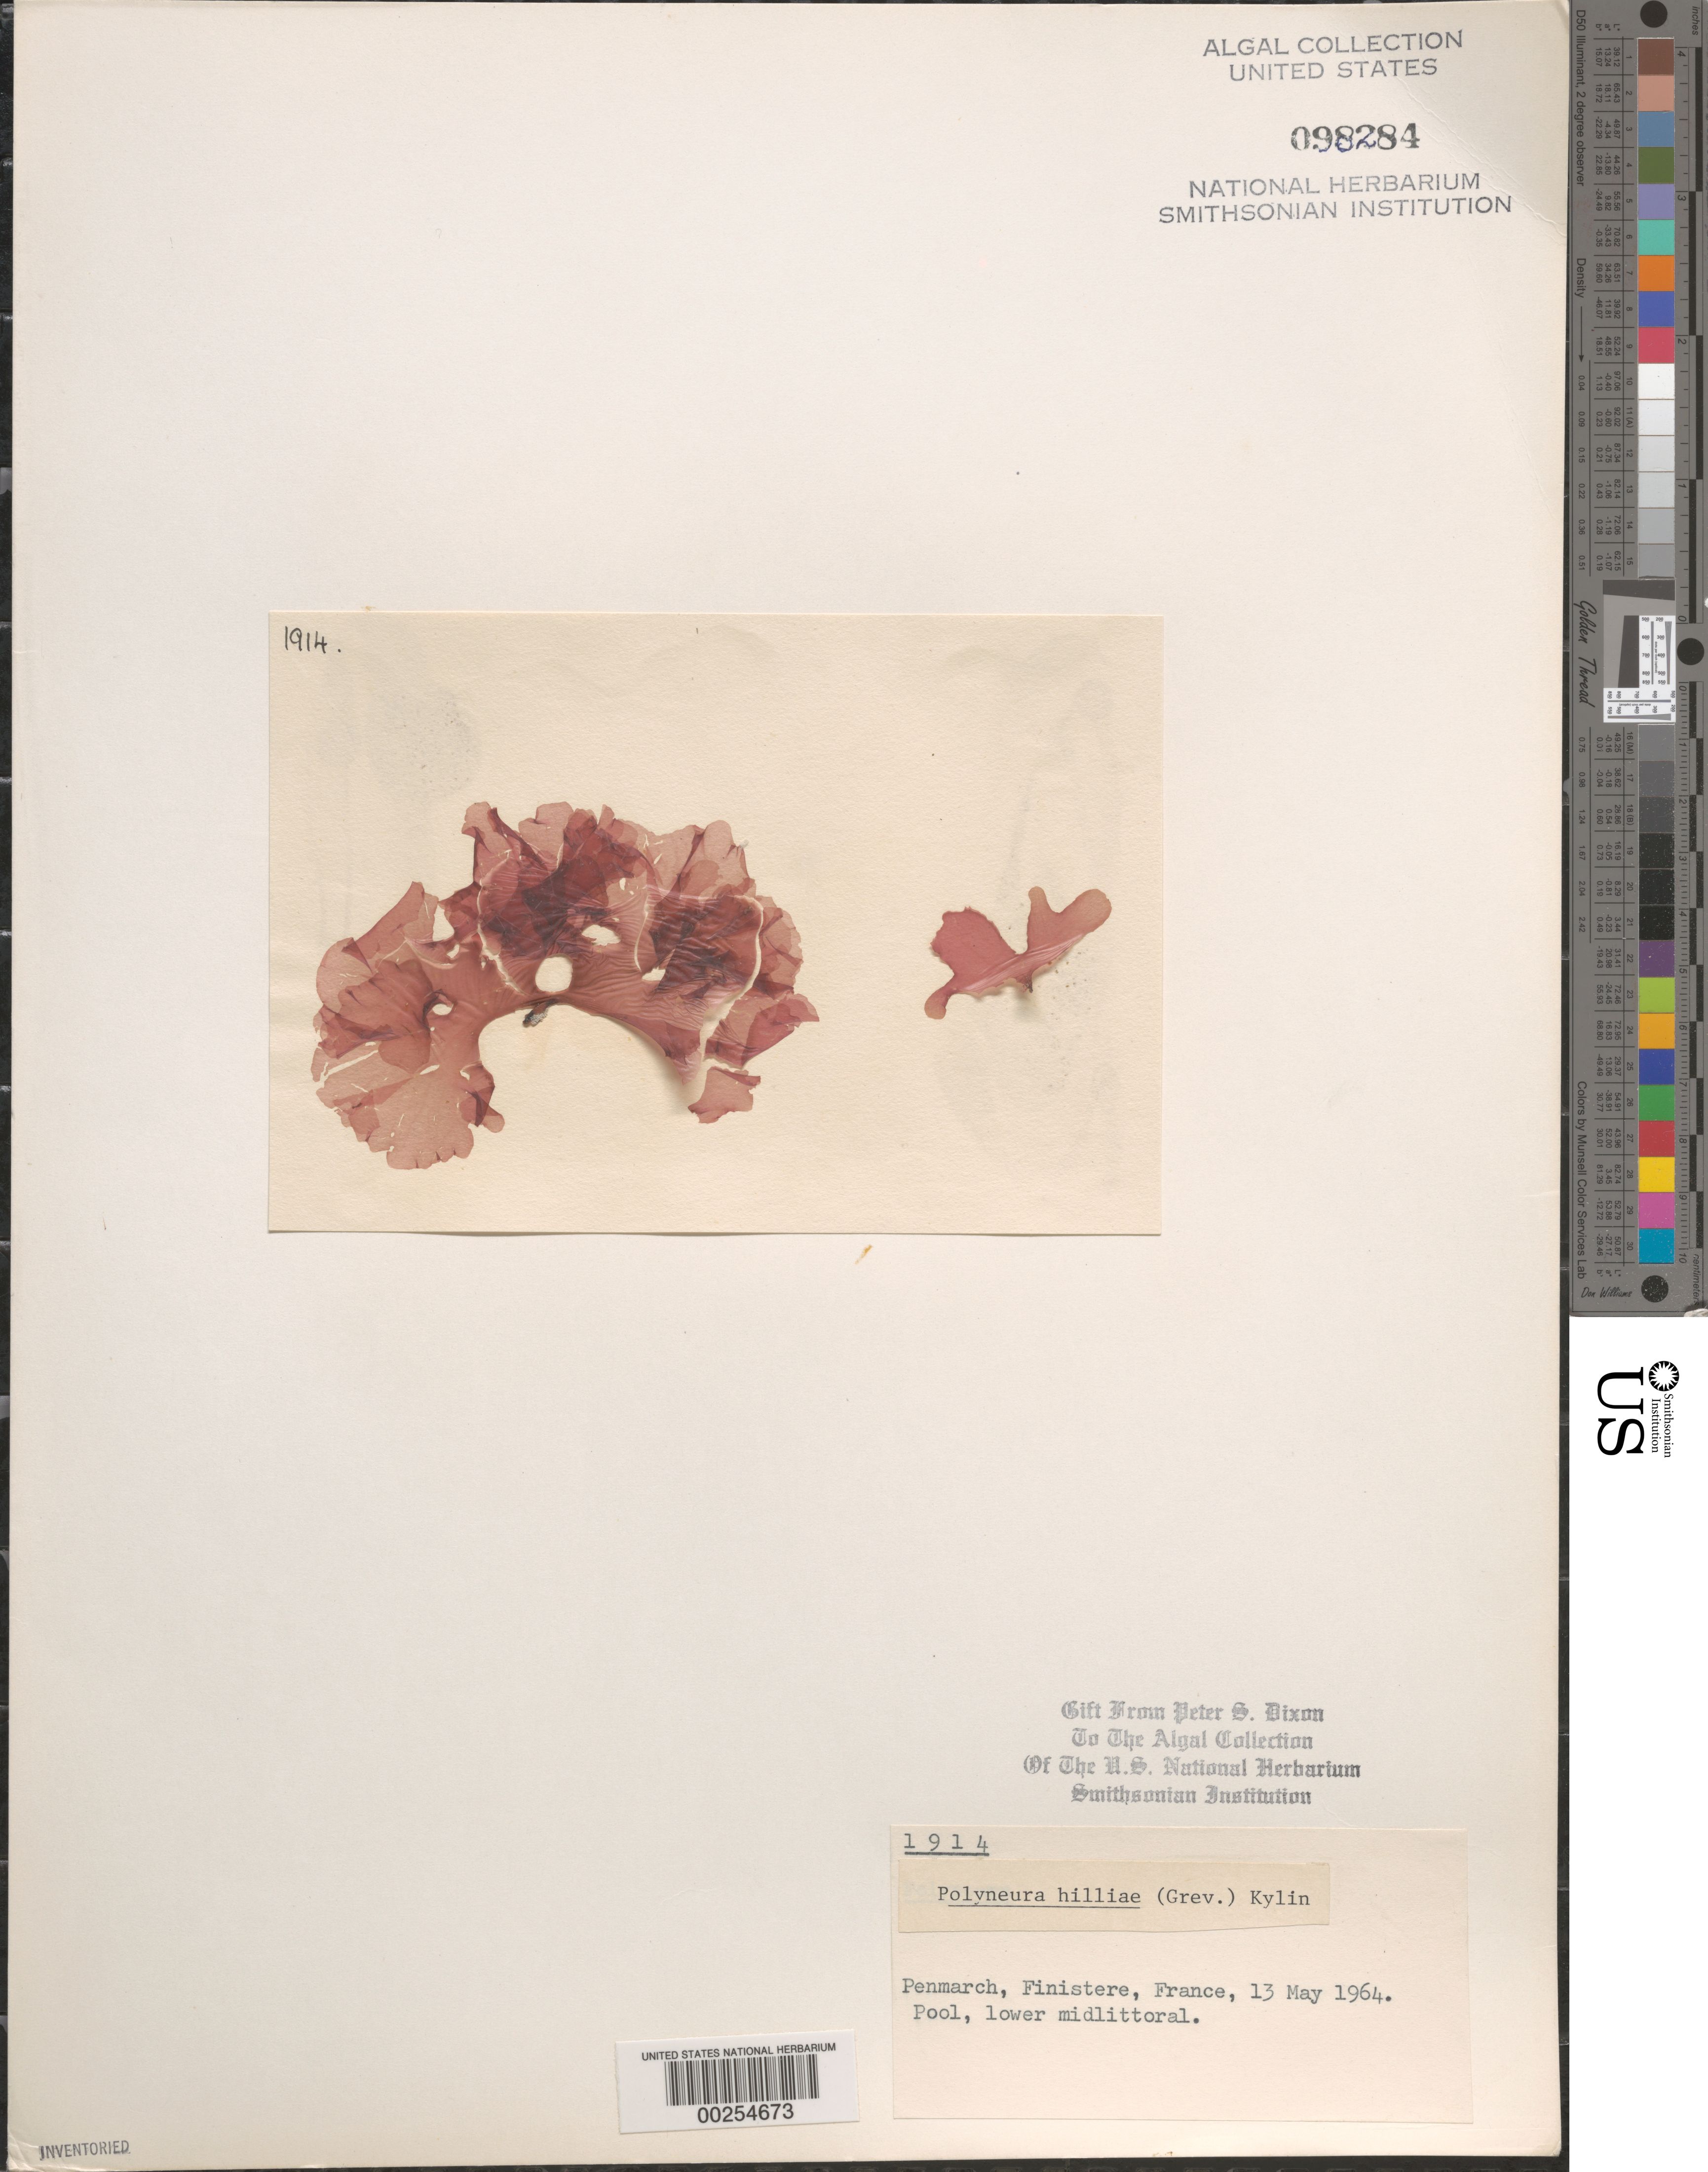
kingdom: Plantae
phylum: Rhodophyta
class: Florideophyceae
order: Ceramiales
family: Delesseriaceae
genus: Polyneura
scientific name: Polyneura bonnemaisonii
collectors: P. S. Dixon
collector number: PSD 1914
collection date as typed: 13 May 1964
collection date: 1964-05-13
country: France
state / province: Bretagne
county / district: Finistère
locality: Penmarch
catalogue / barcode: US 98284